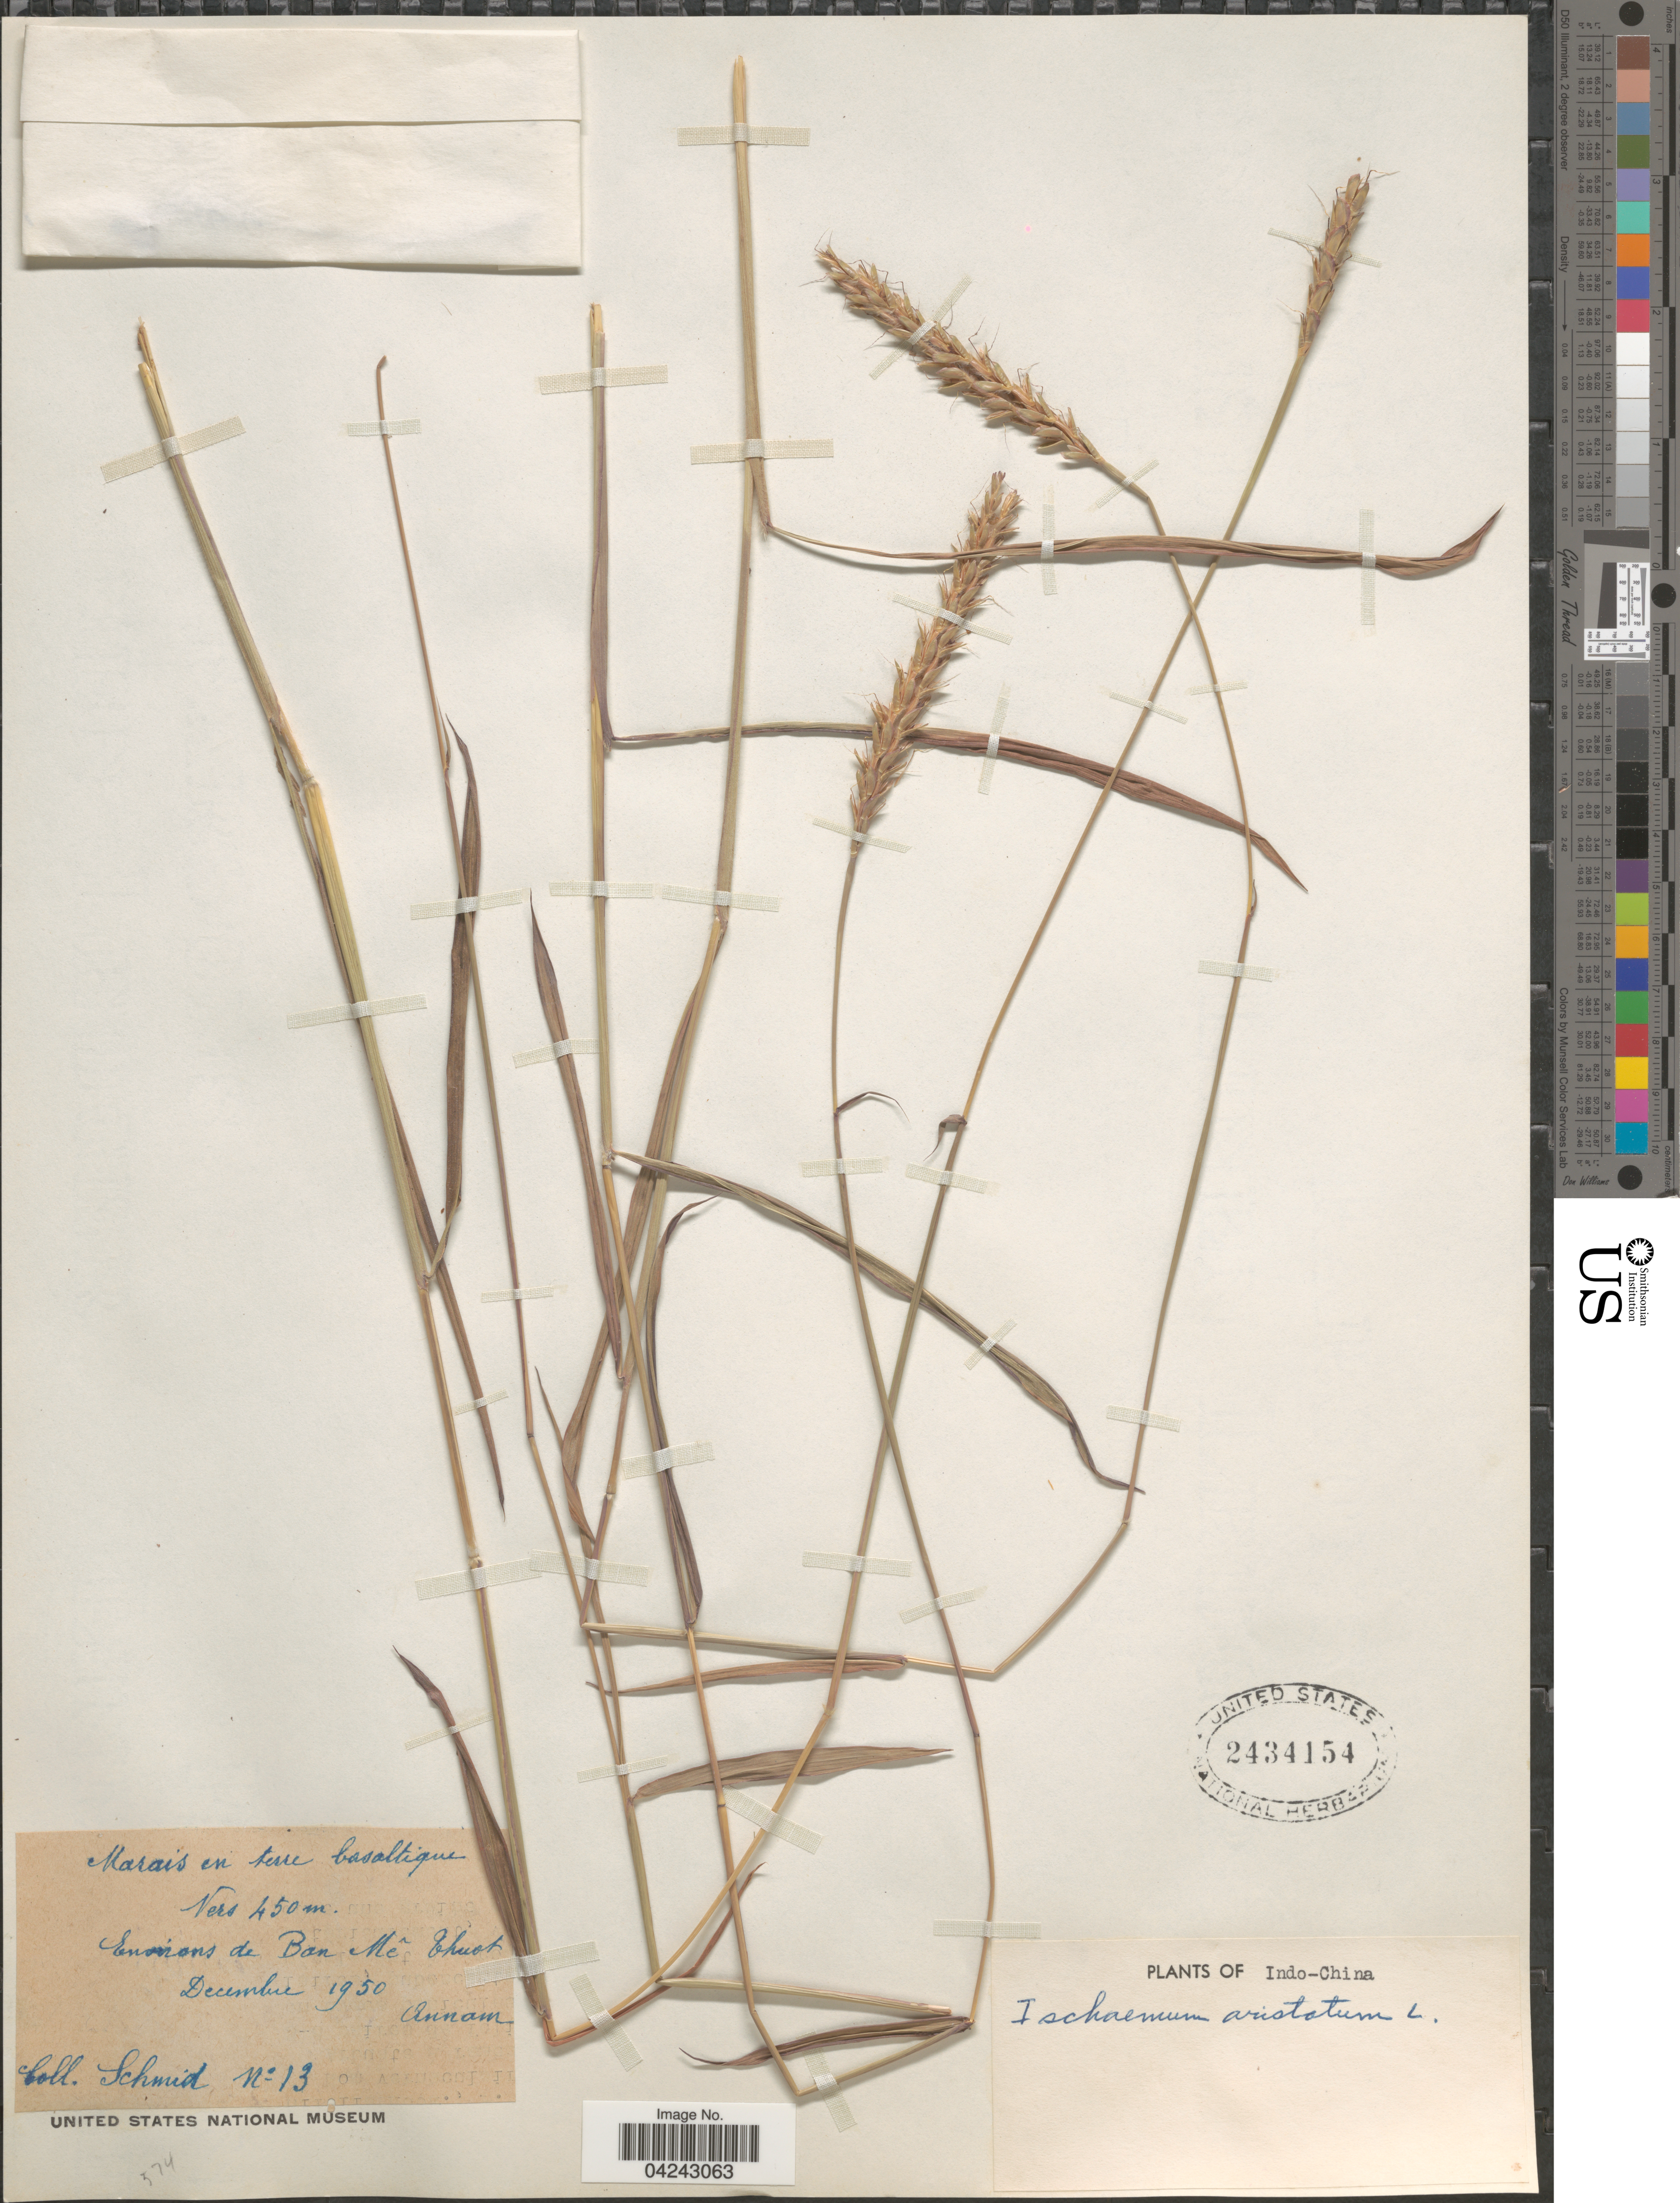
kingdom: Plantae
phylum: Tracheophyta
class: Liliopsida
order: Poales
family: Poaceae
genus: Ischaemum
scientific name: Ischaemum aristatum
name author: L.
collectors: Schmid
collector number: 13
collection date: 1950-12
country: Vietnam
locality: Environs de Ban Me Thuet. Annam.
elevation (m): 450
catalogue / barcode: US 2434154